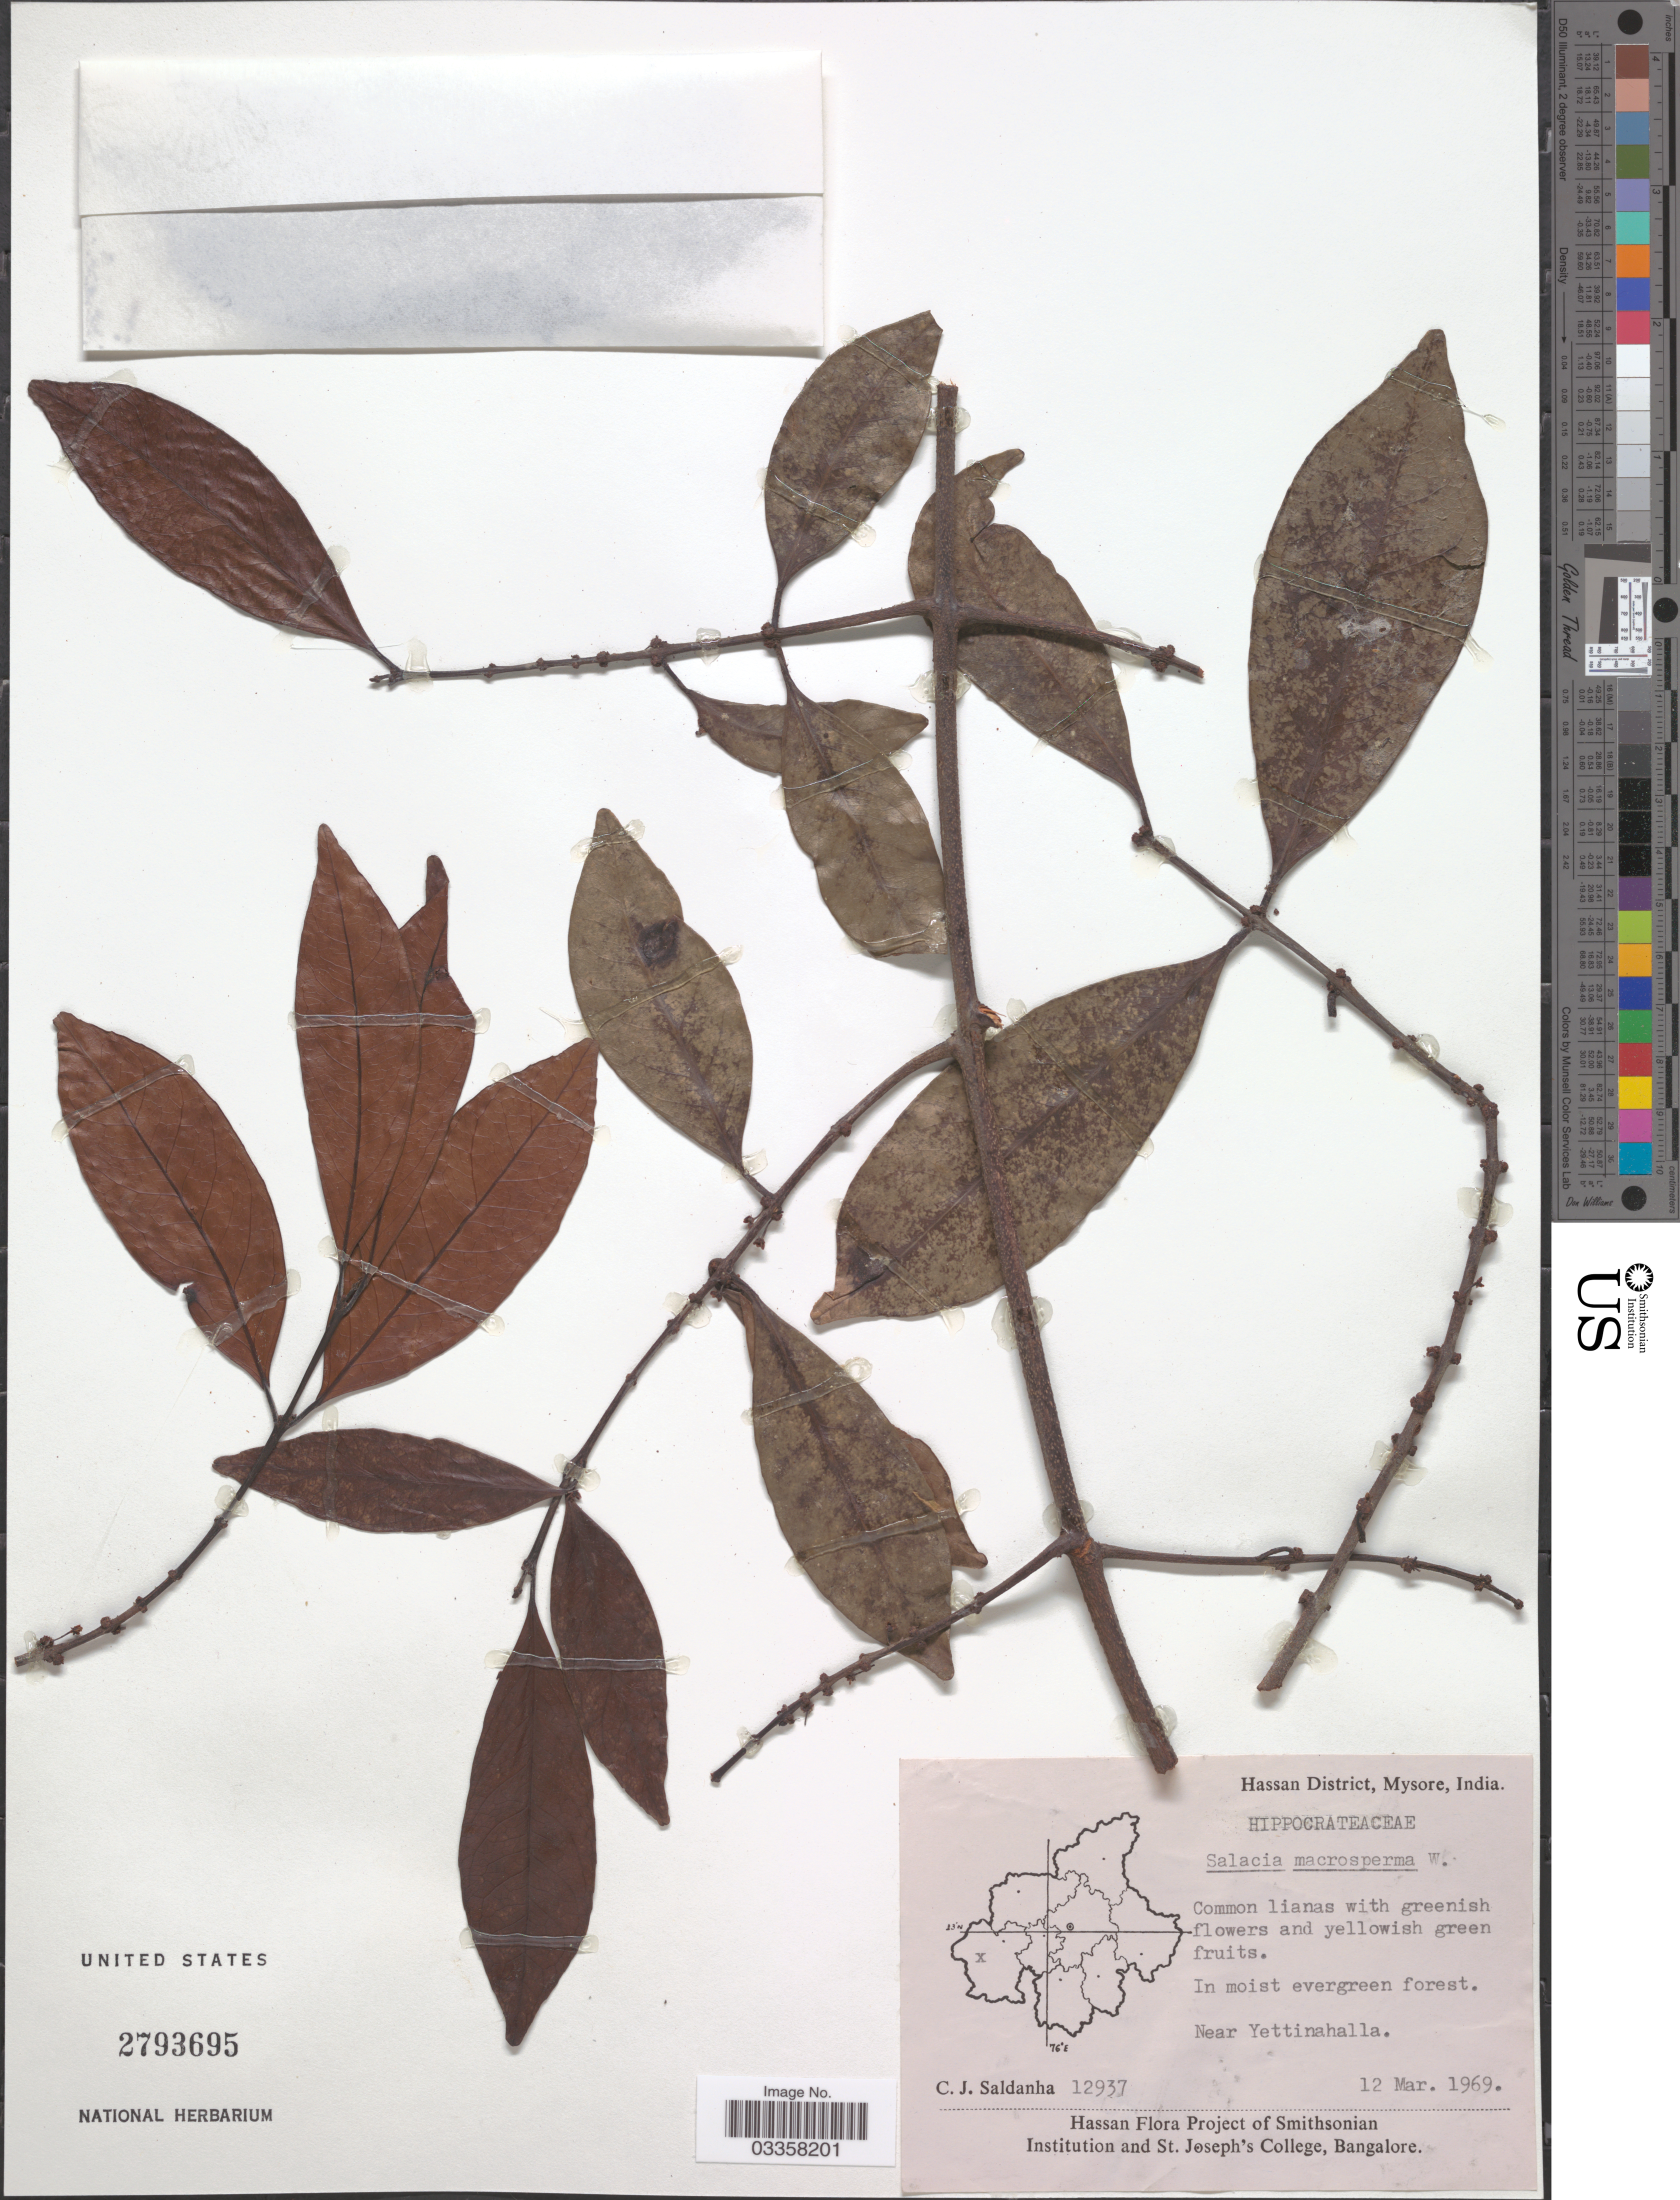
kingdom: Plantae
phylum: Tracheophyta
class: Magnoliopsida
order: Celastrales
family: Celastraceae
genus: Salacia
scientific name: Salacia macrosperma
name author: Wight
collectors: C. J. Saldanha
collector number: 12937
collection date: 1969-03-12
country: India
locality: Hassan District, Mysore, Near Yettinahalla.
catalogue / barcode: US 2793695